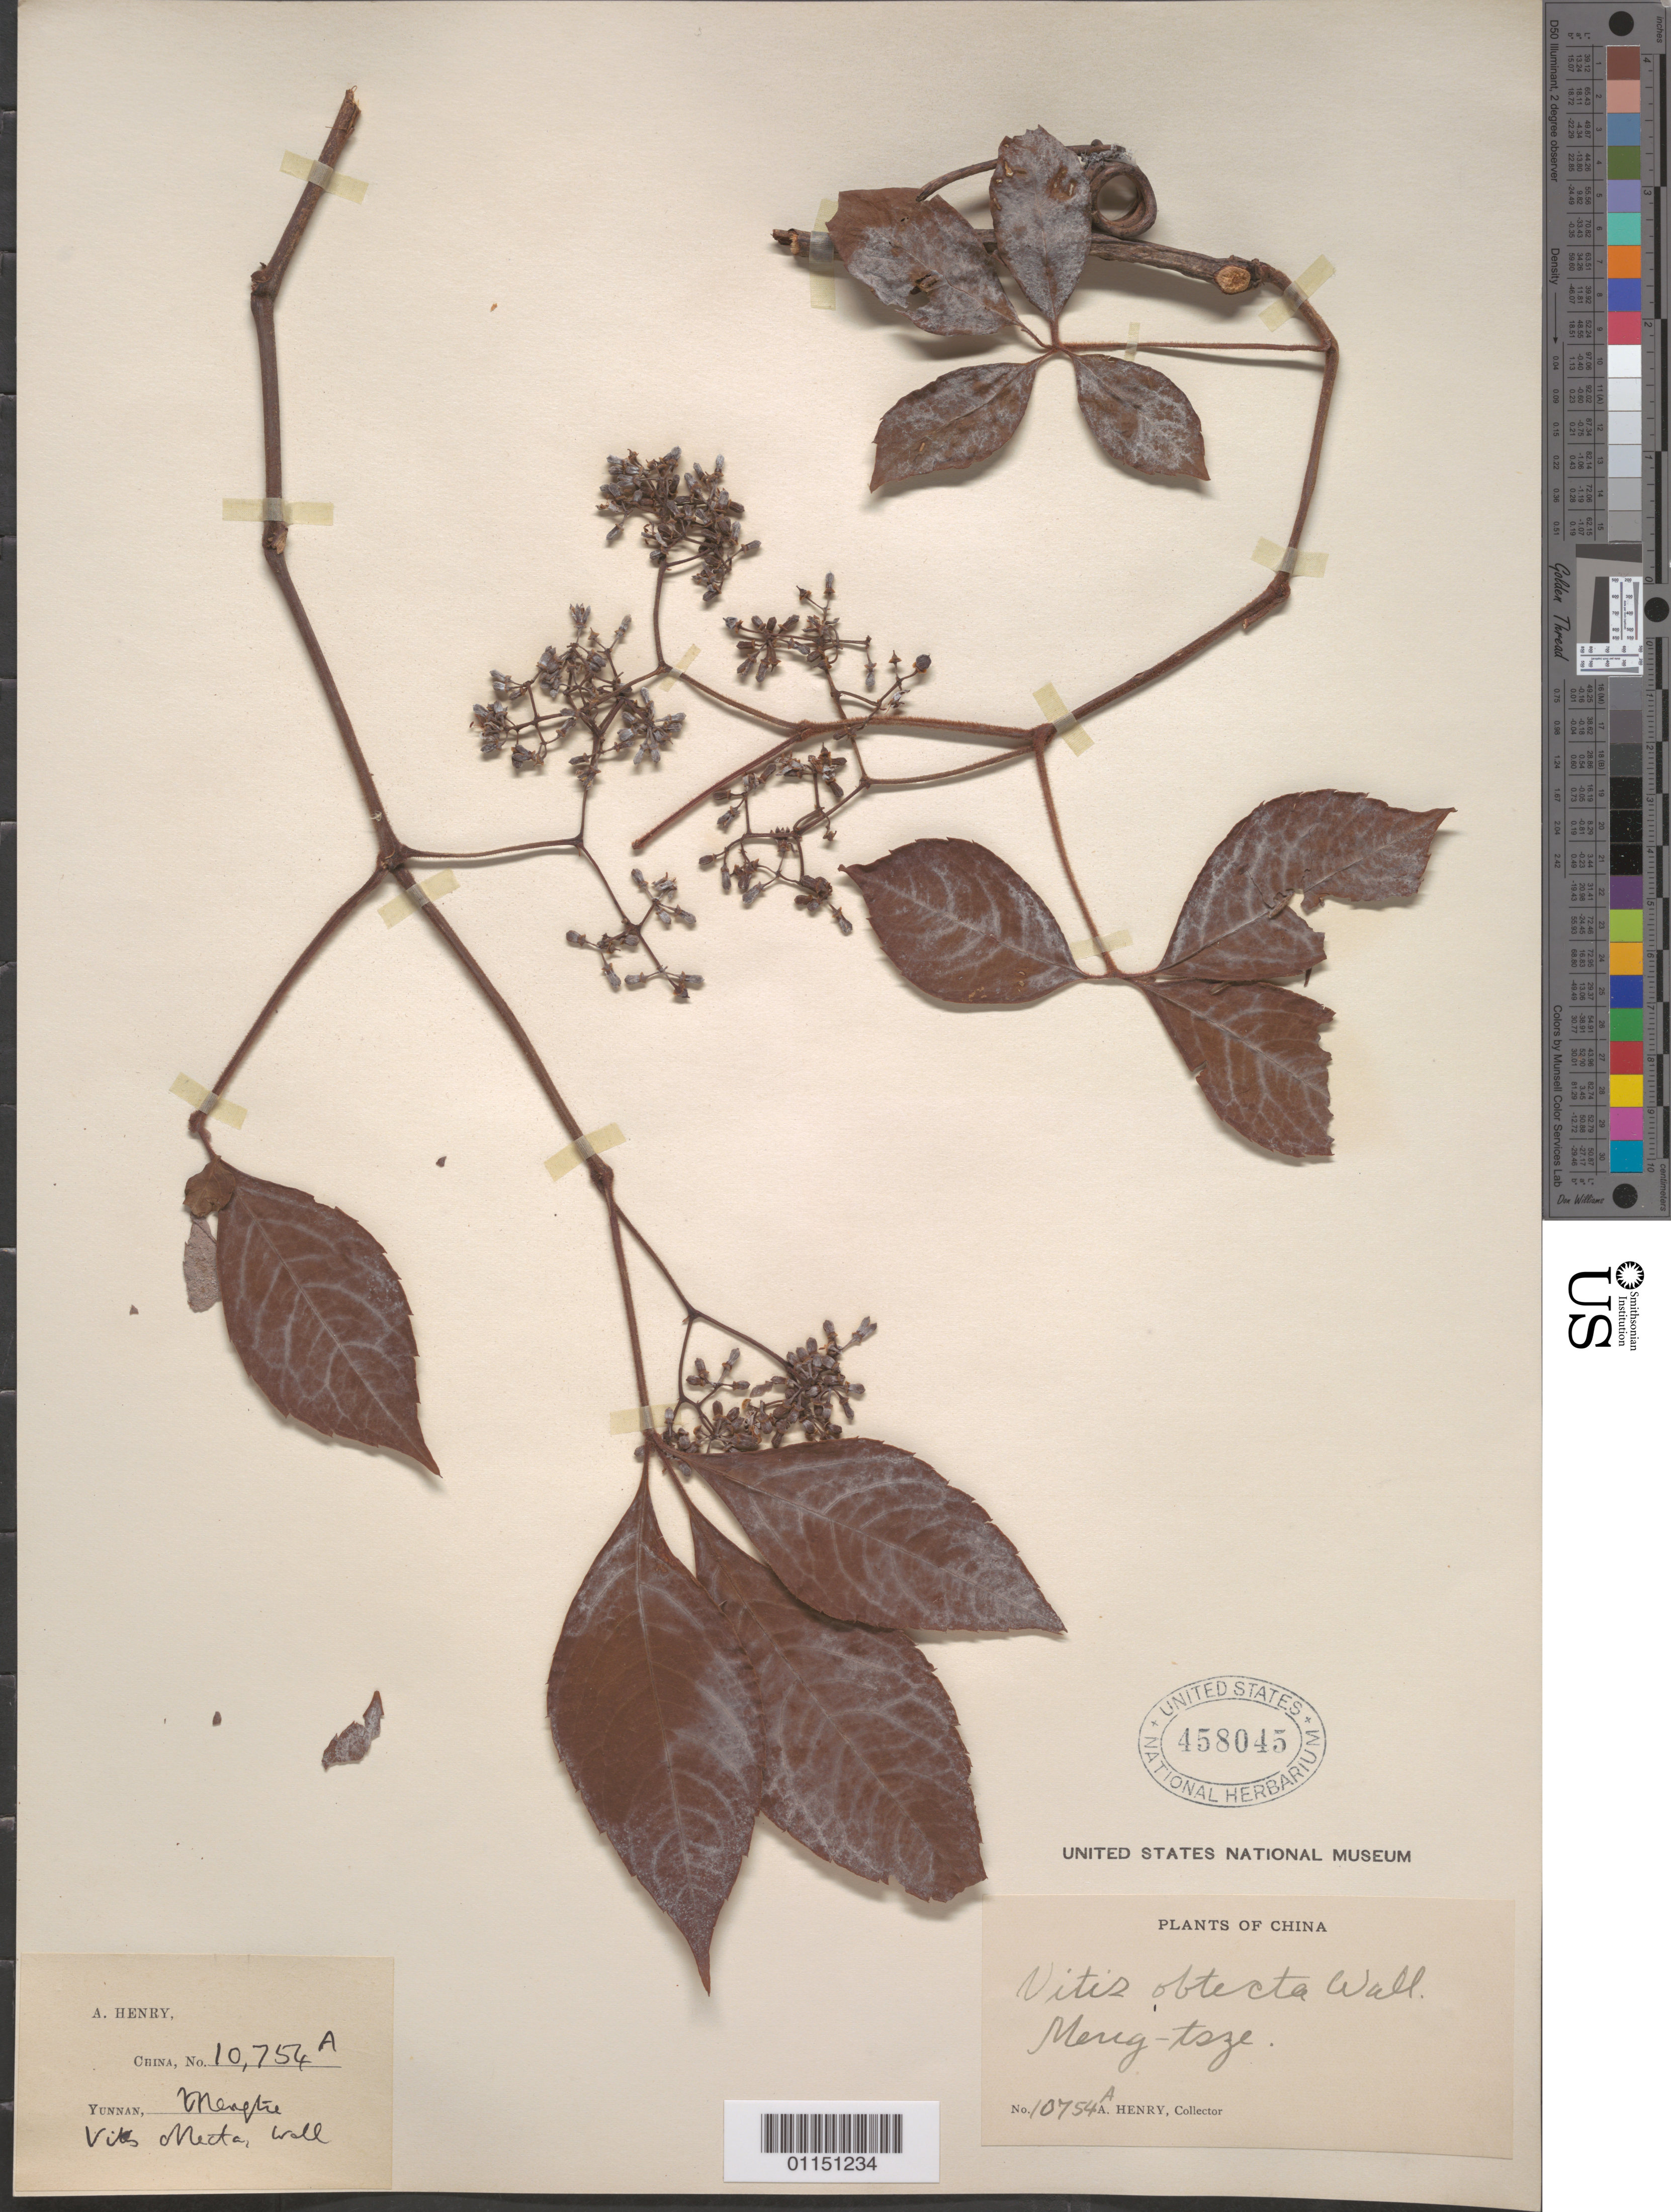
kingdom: Plantae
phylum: Tracheophyta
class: Magnoliopsida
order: Vitales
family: Vitaceae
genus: Vitis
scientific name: Vitis obtecta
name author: Wall. & M.A. Lawson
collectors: A. Henry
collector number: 10754 A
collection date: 1885/1888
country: China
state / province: Yunnan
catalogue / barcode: US 458045